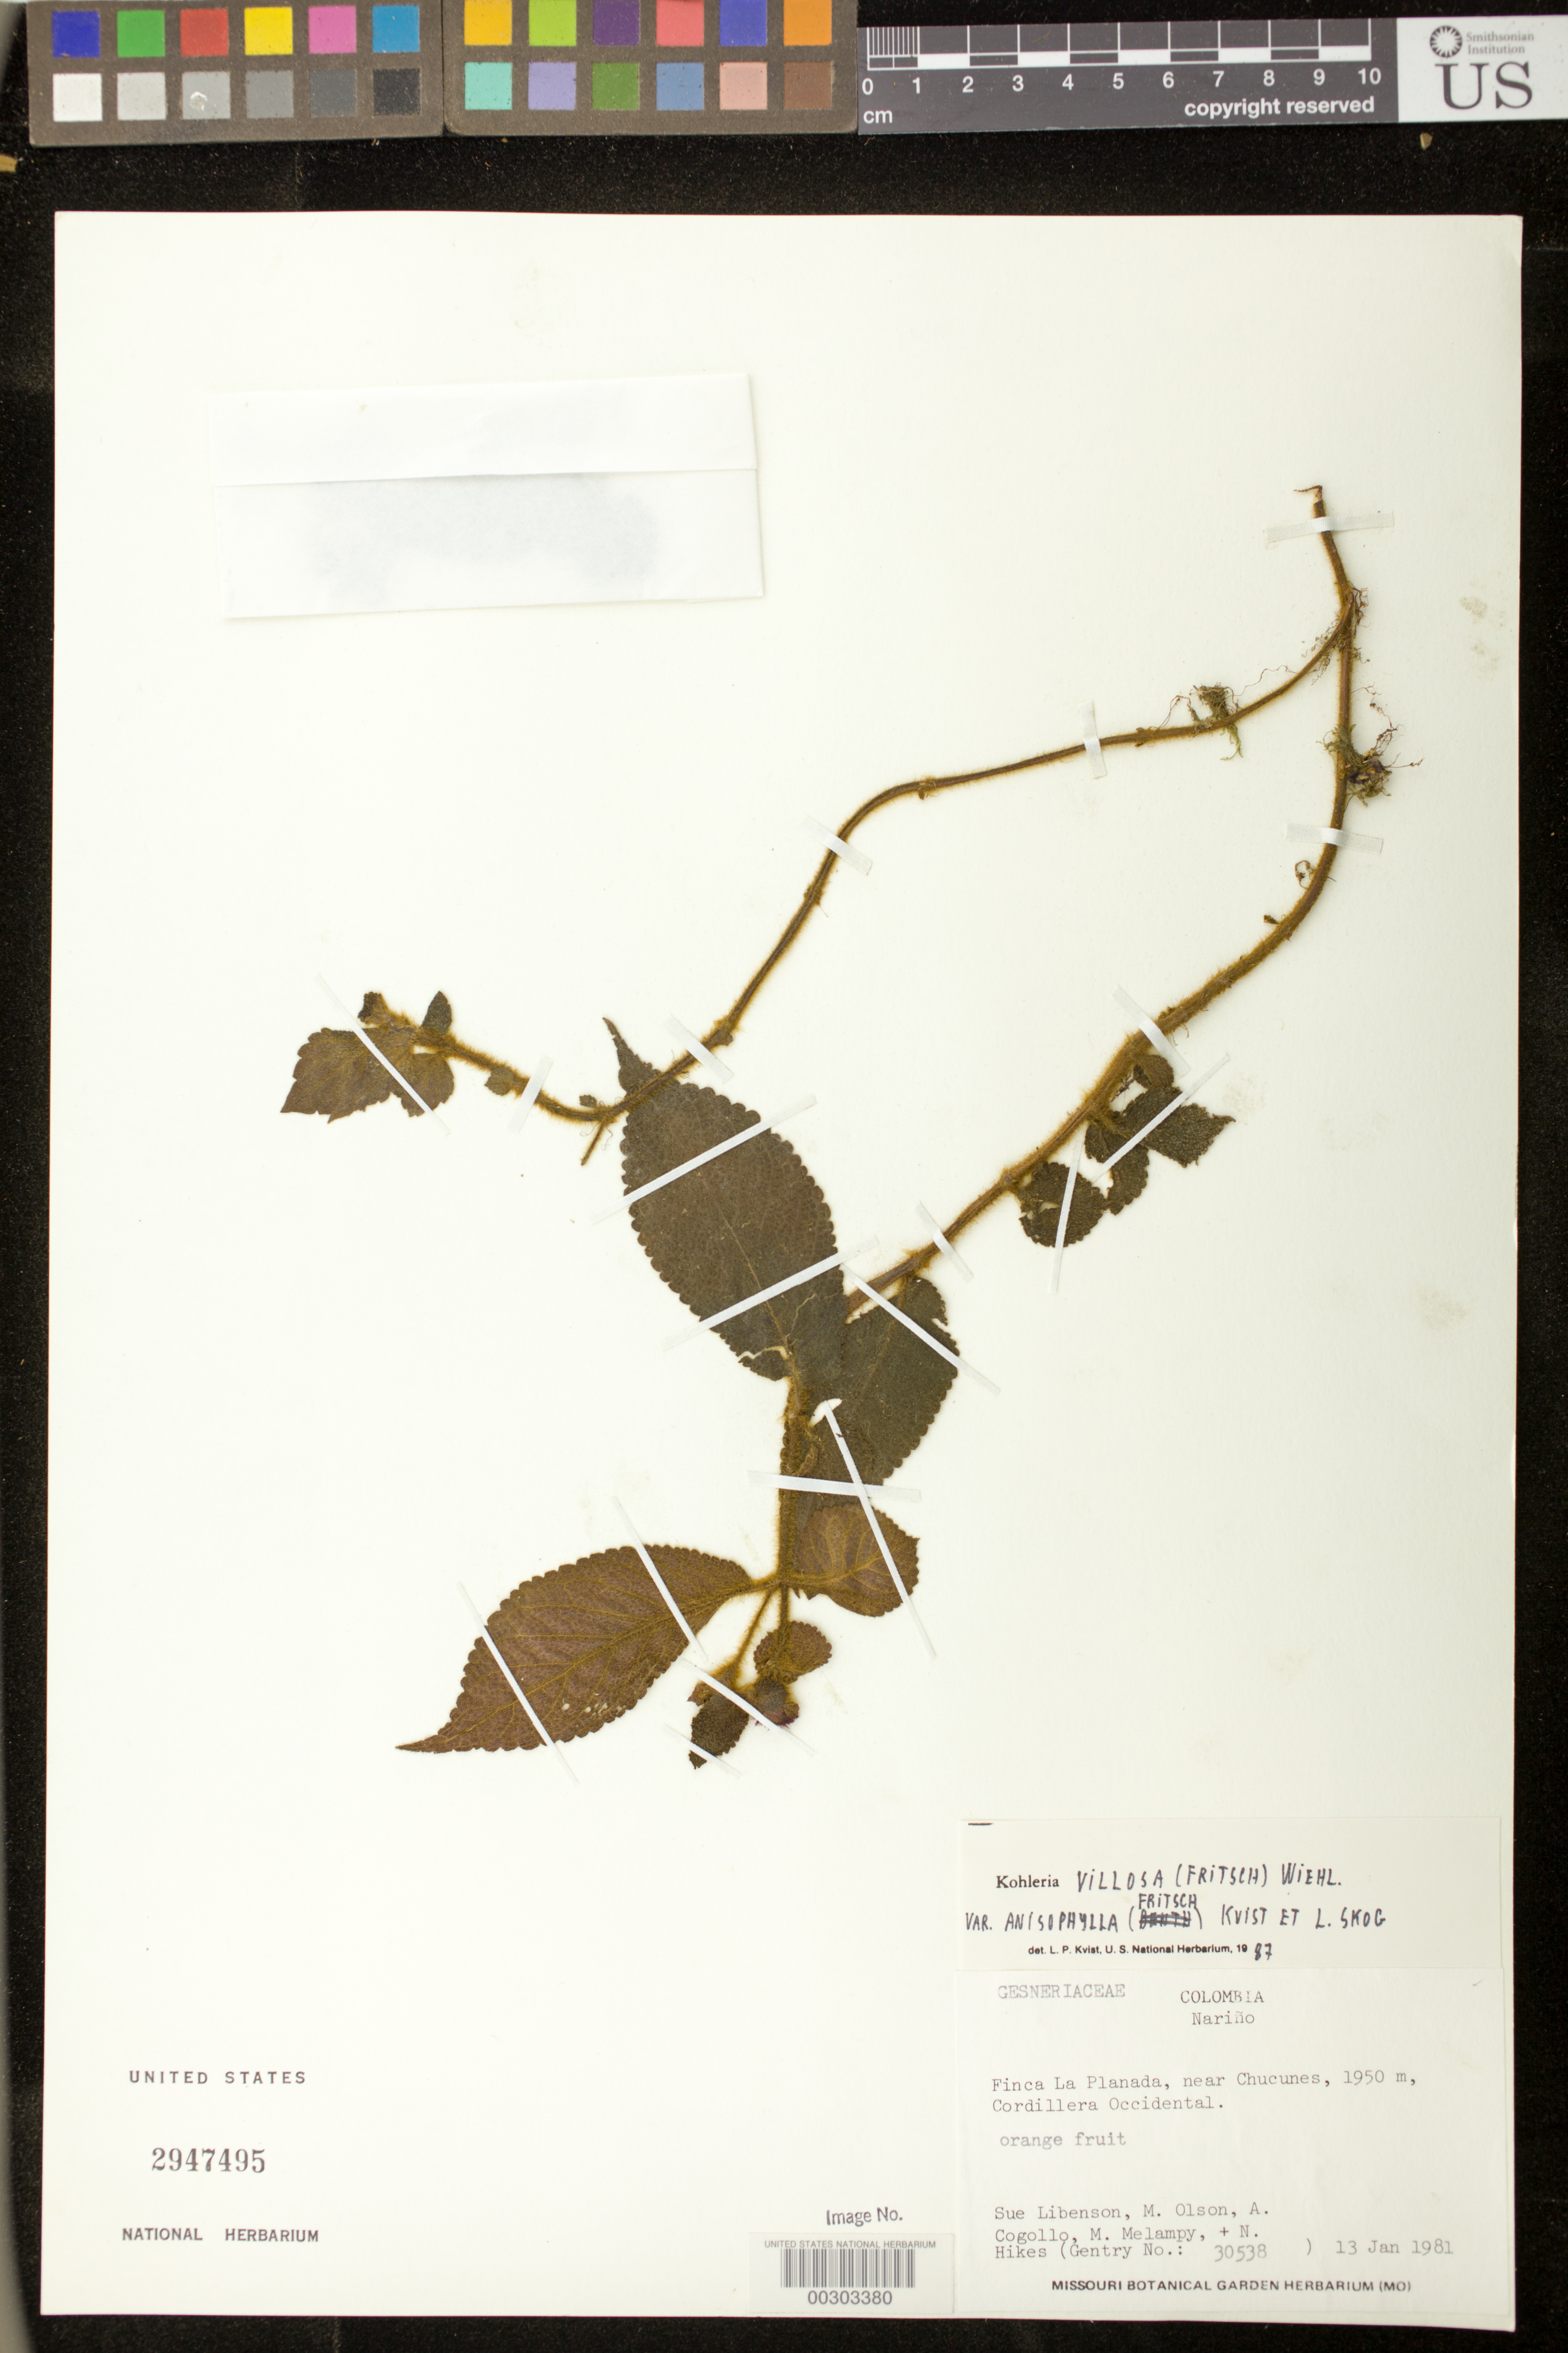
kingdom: Plantae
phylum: Tracheophyta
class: Magnoliopsida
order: Lamiales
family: Gesneriaceae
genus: Kohleria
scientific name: Kohleria anisophylla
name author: (Fritsch) Wiehler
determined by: Skog, Laurence E.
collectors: A. H. Gentry, S. Libenson, M. Olson, A. Cogollo, M. Melampy & N. Hikes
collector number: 30538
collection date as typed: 13 Jan 1981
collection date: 1981-01-13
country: Colombia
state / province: Nariño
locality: Finca La Planada, near Chucunes, Cordillera Occidental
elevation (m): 1950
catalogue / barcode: US 2947495